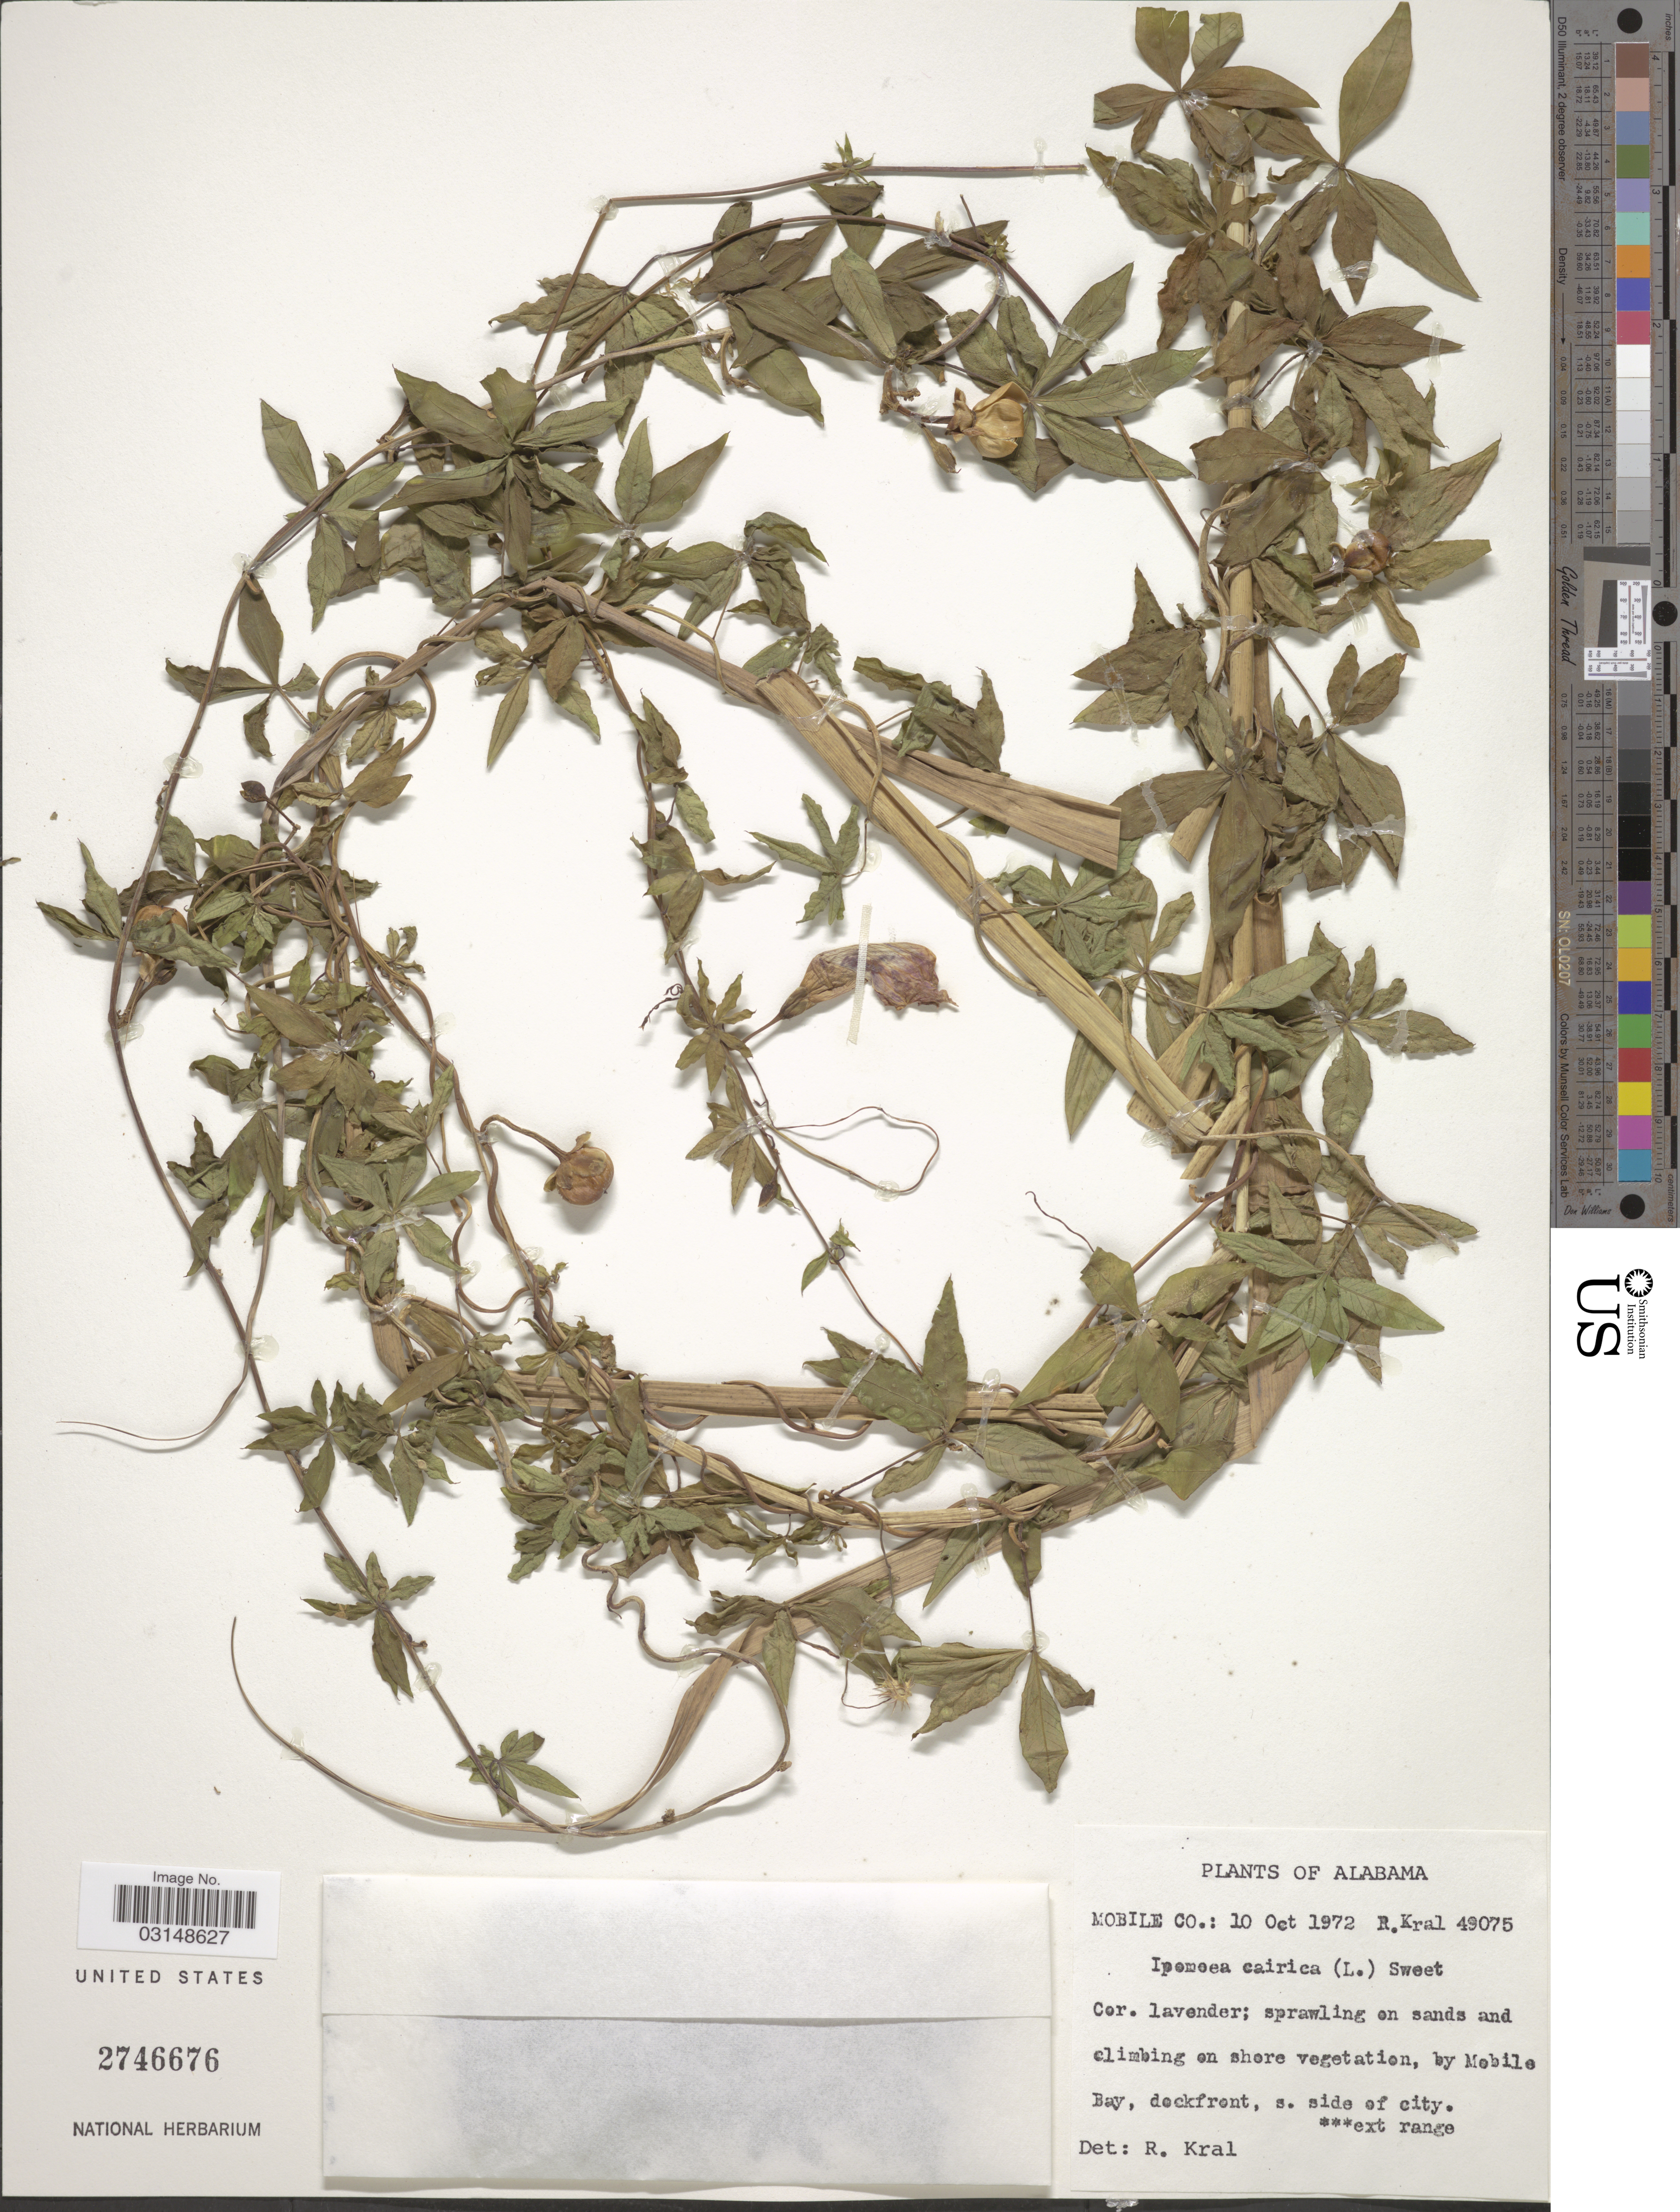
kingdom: Plantae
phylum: Tracheophyta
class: Magnoliopsida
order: Solanales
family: Convolvulaceae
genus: Ipomoea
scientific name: Ipomoea cairica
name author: (L.) Sweet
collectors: R. Kral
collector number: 49075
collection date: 1972-10-10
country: United States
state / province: Alabama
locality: Mobile Co.: Mobile Bay.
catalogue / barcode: US 2746676